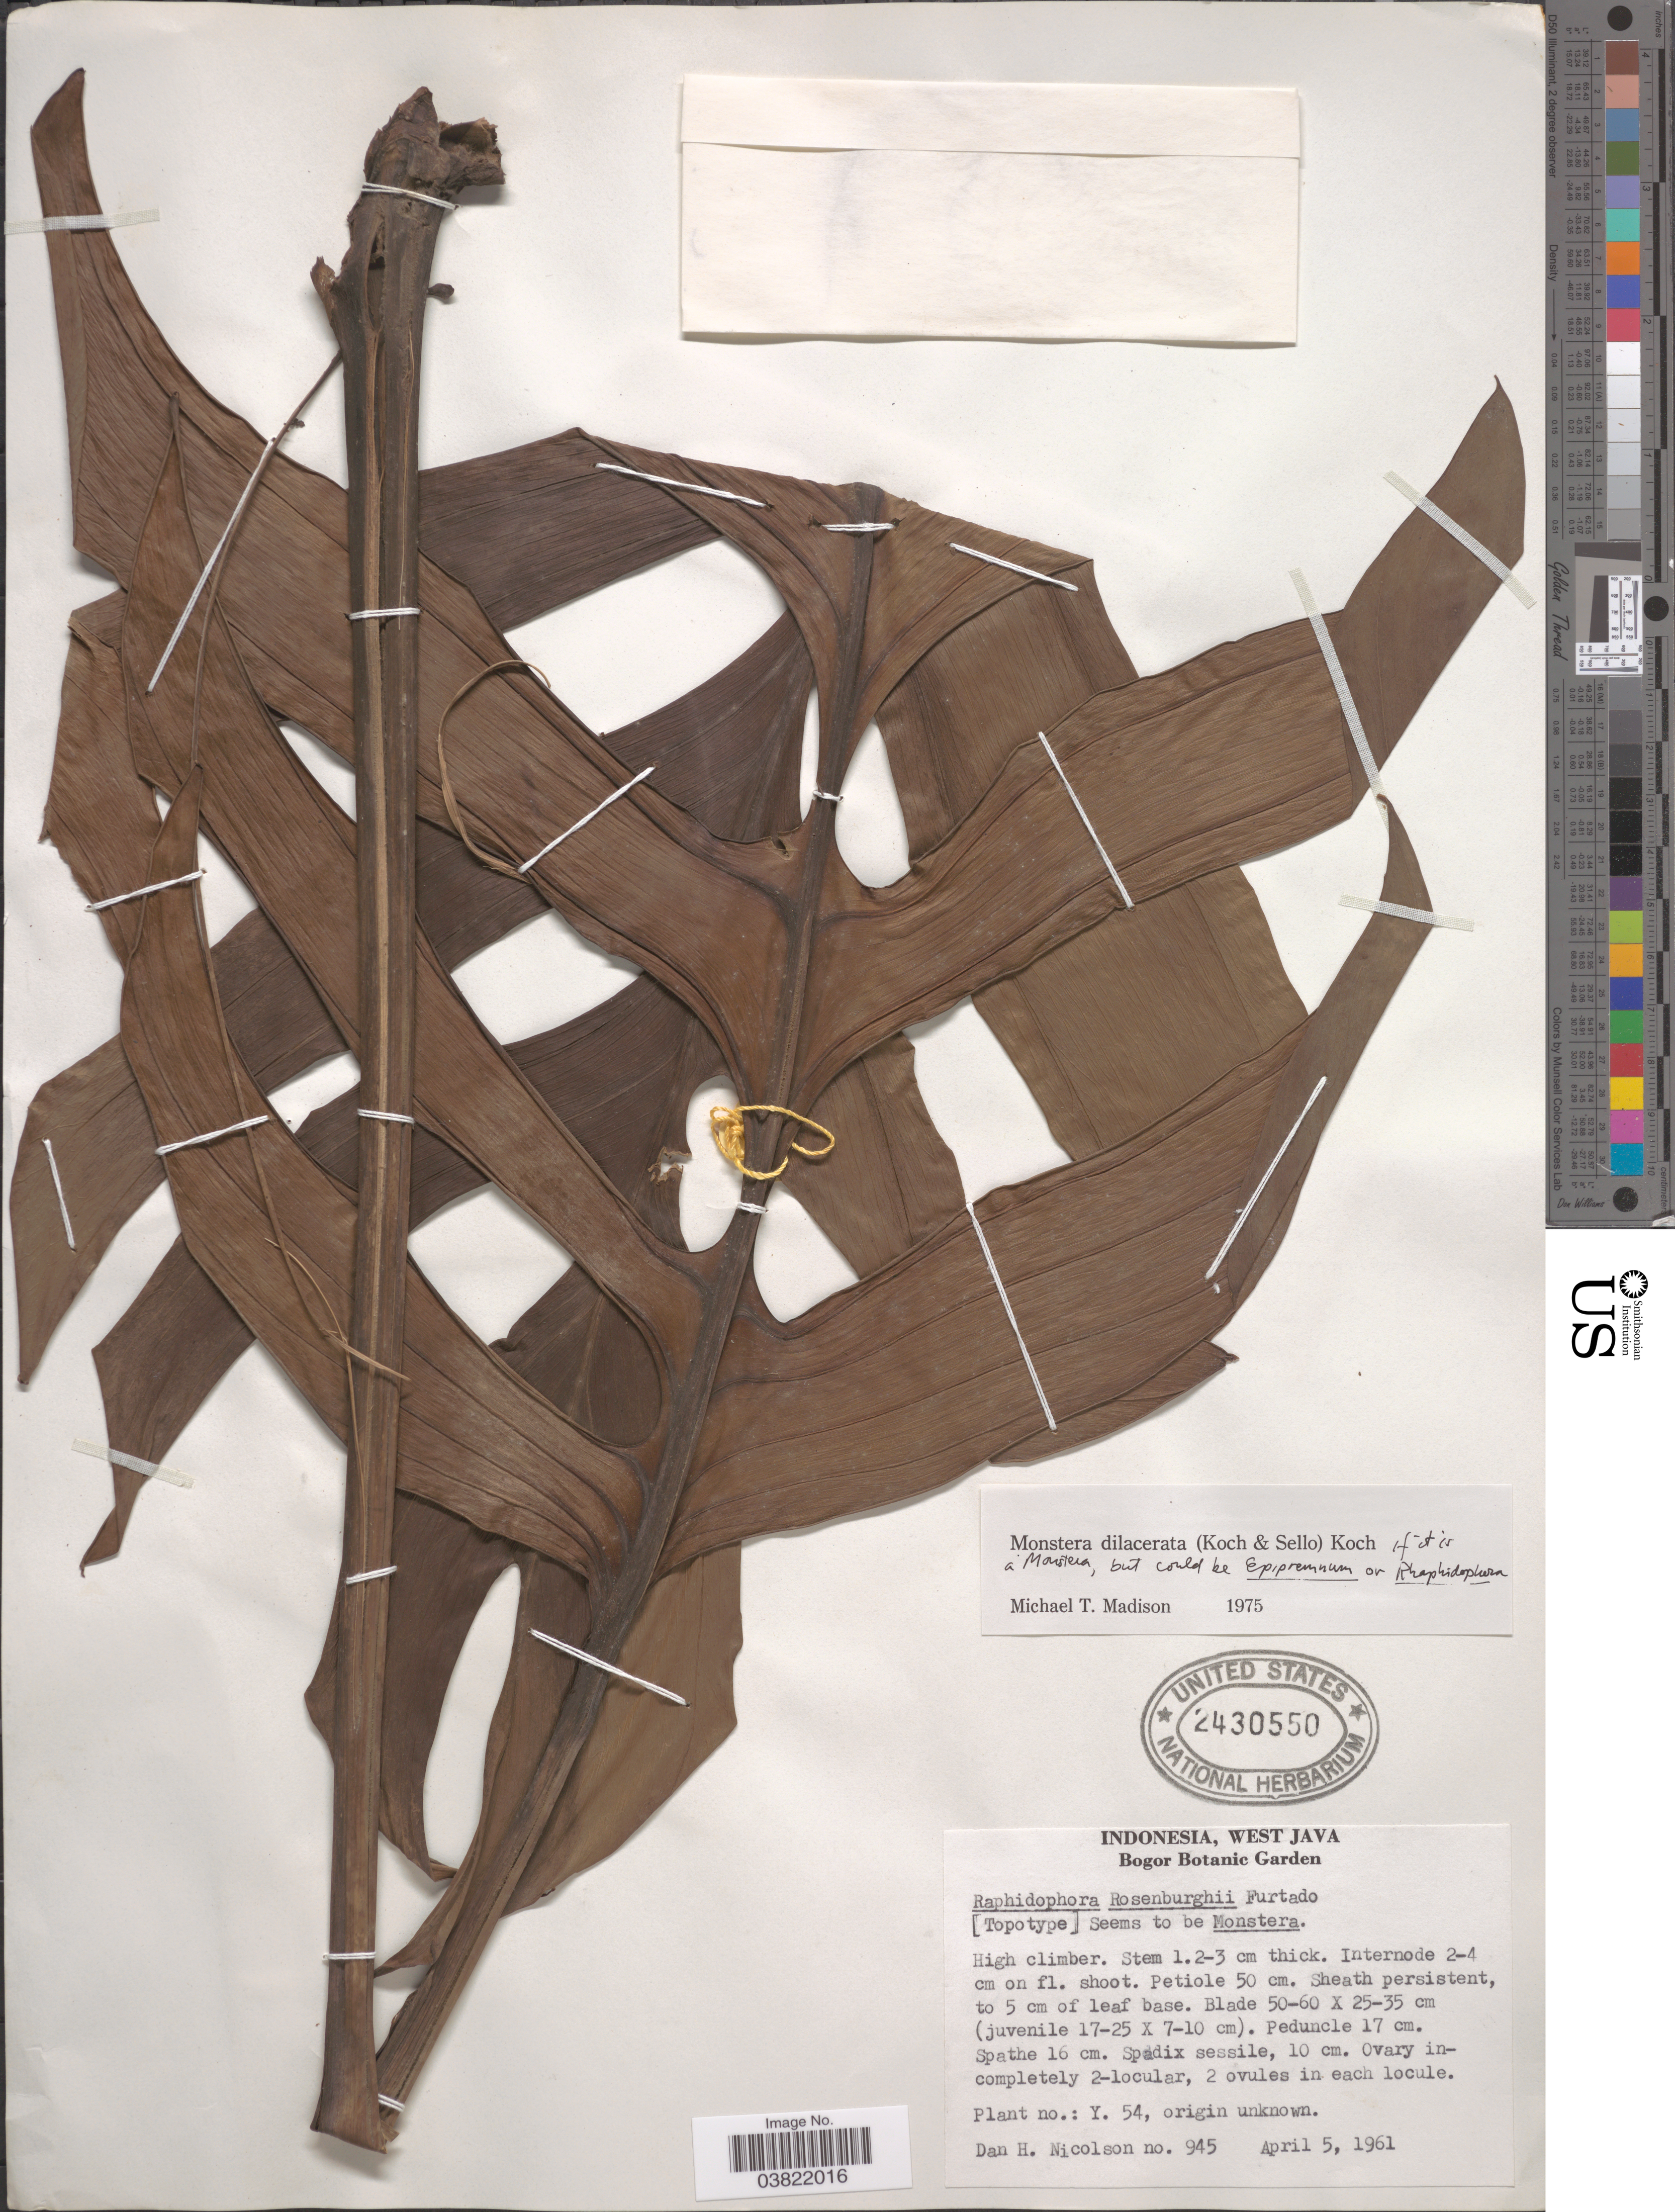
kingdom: Plantae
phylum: Tracheophyta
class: Liliopsida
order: Alismatales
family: Araceae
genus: Monstera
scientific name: Monstera dilacerata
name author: (K. Koch & Sello) K. Koch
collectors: D. H. Nicolson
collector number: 945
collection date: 1961-04-05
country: Indonesia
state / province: Java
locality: West Java. Bogor Botanic Garden.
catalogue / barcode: US 2430550